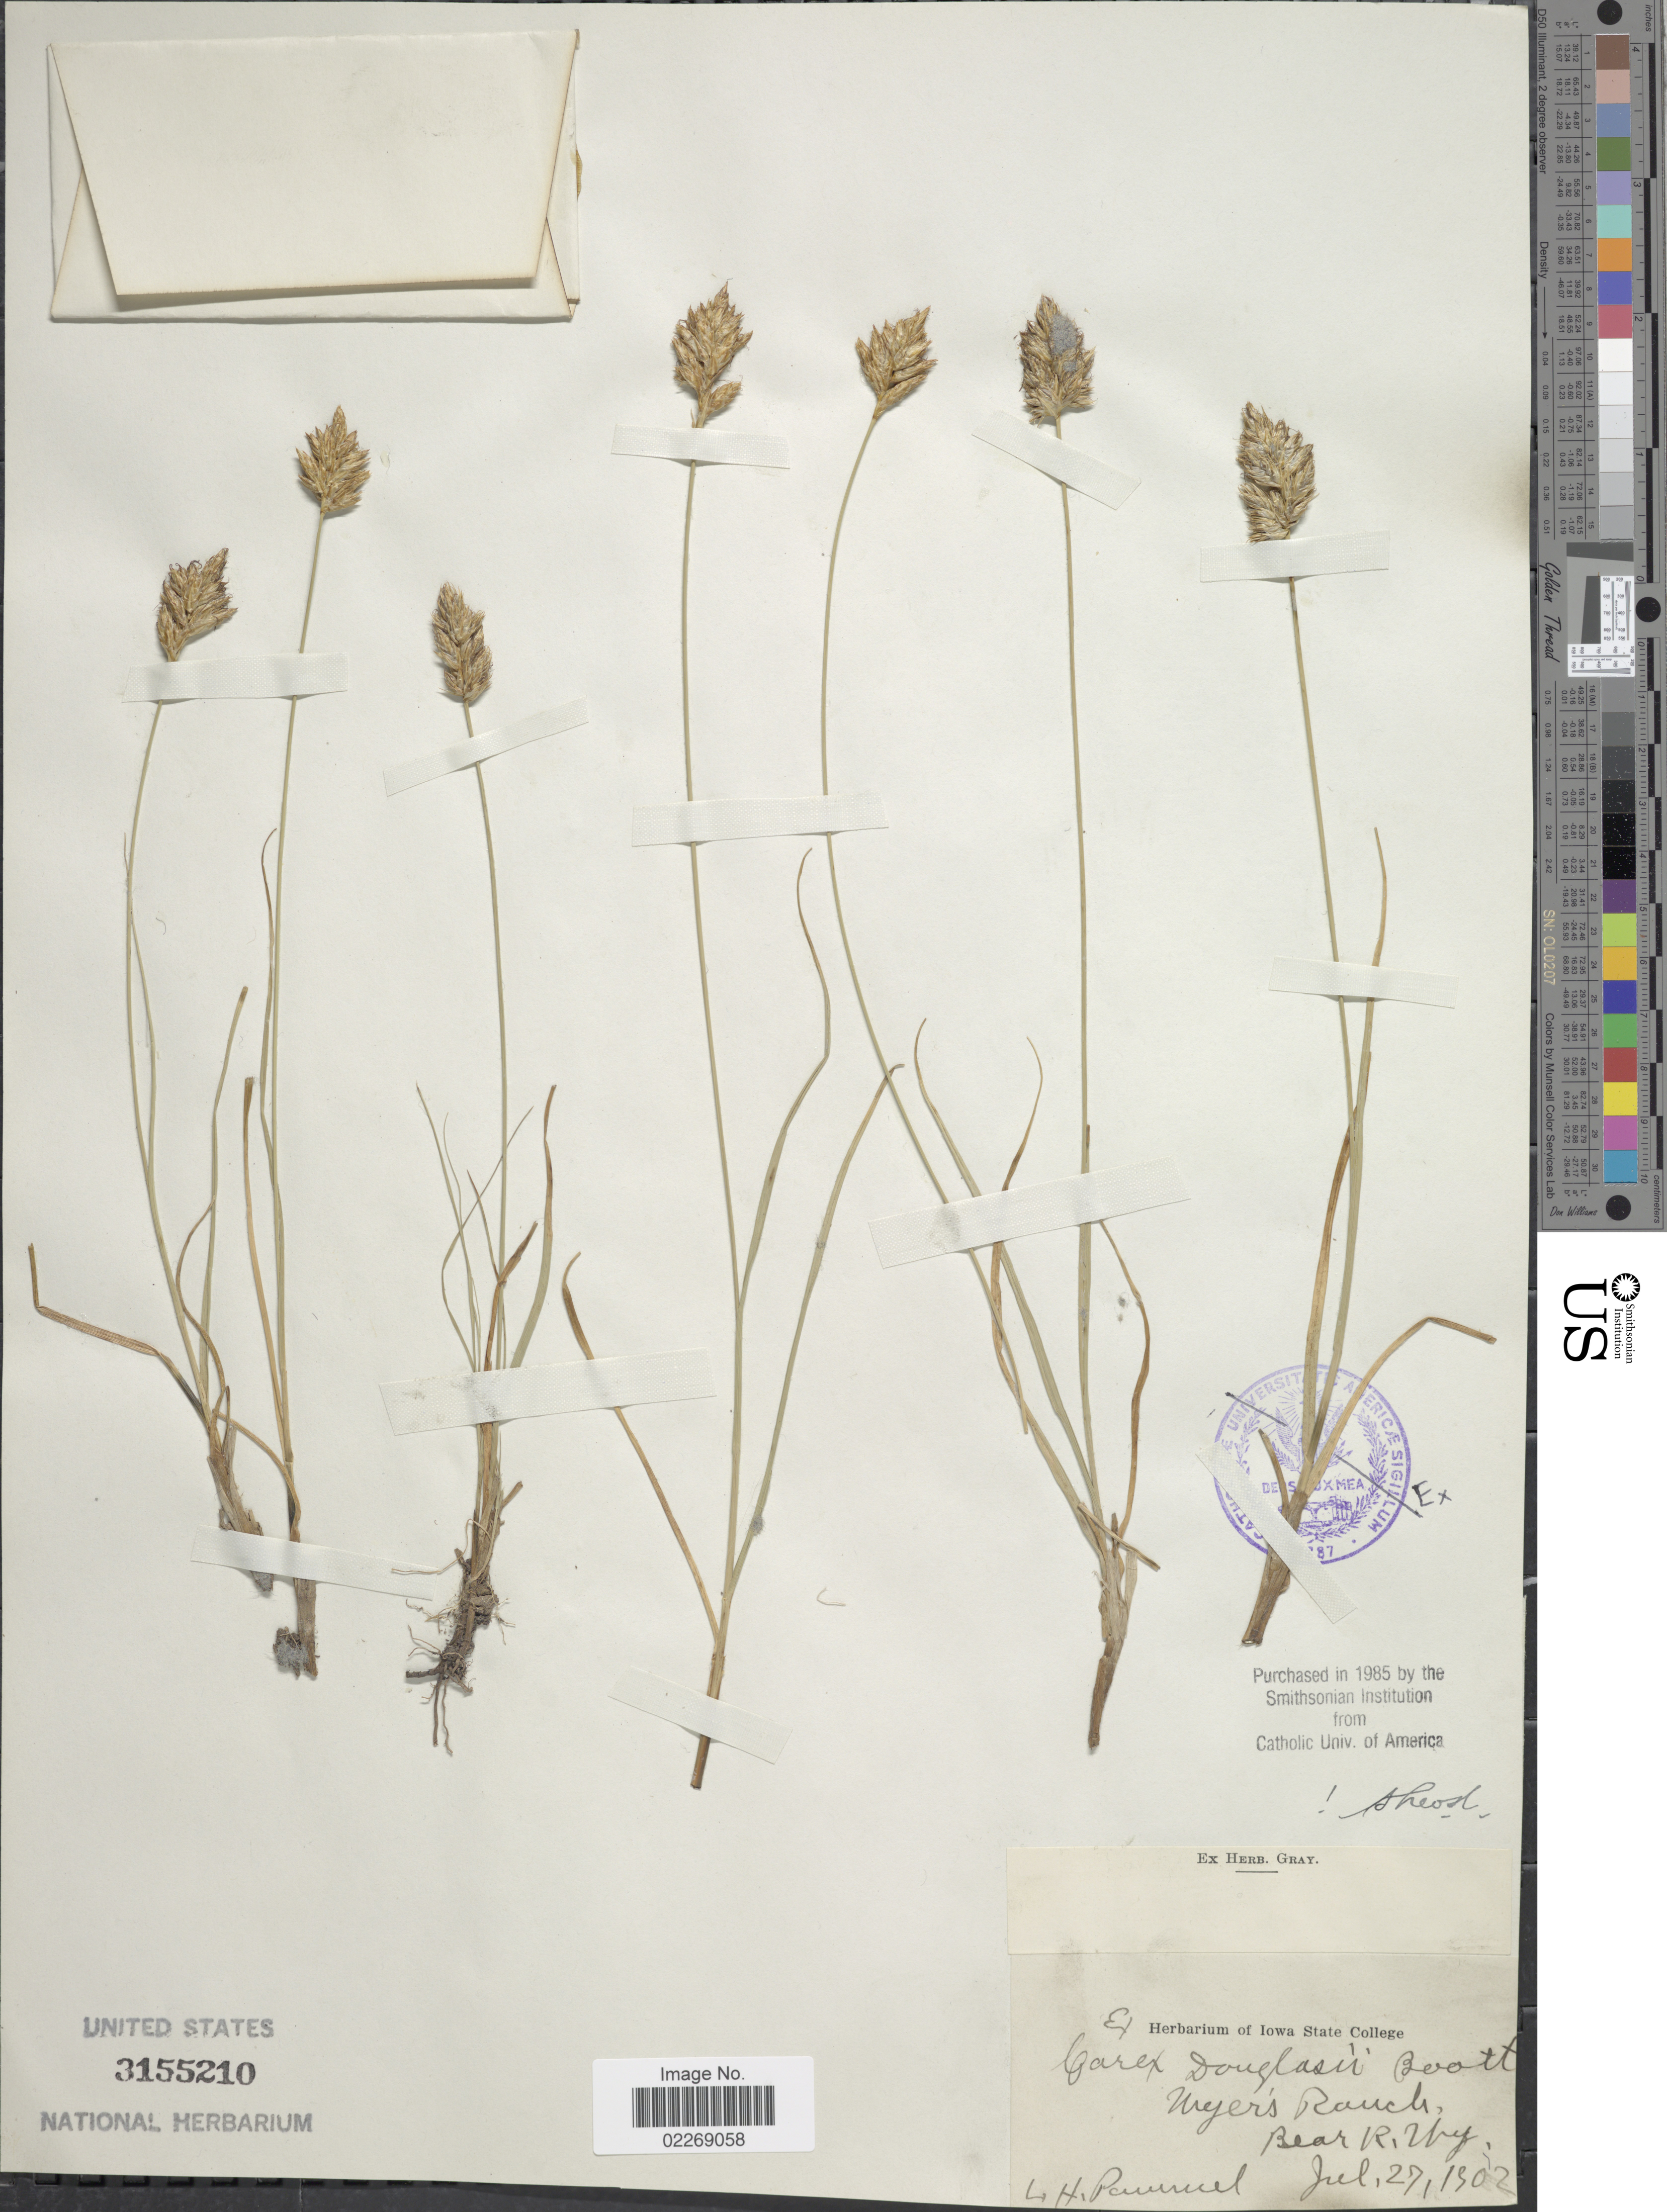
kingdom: Plantae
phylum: Tracheophyta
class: Liliopsida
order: Poales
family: Cyperaceae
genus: Carex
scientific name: Carex douglasii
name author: Boott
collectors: L. Pammel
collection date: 1902-07-27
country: United States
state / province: Wyoming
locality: Myer's Ranch, Bear R.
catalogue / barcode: US 3155210